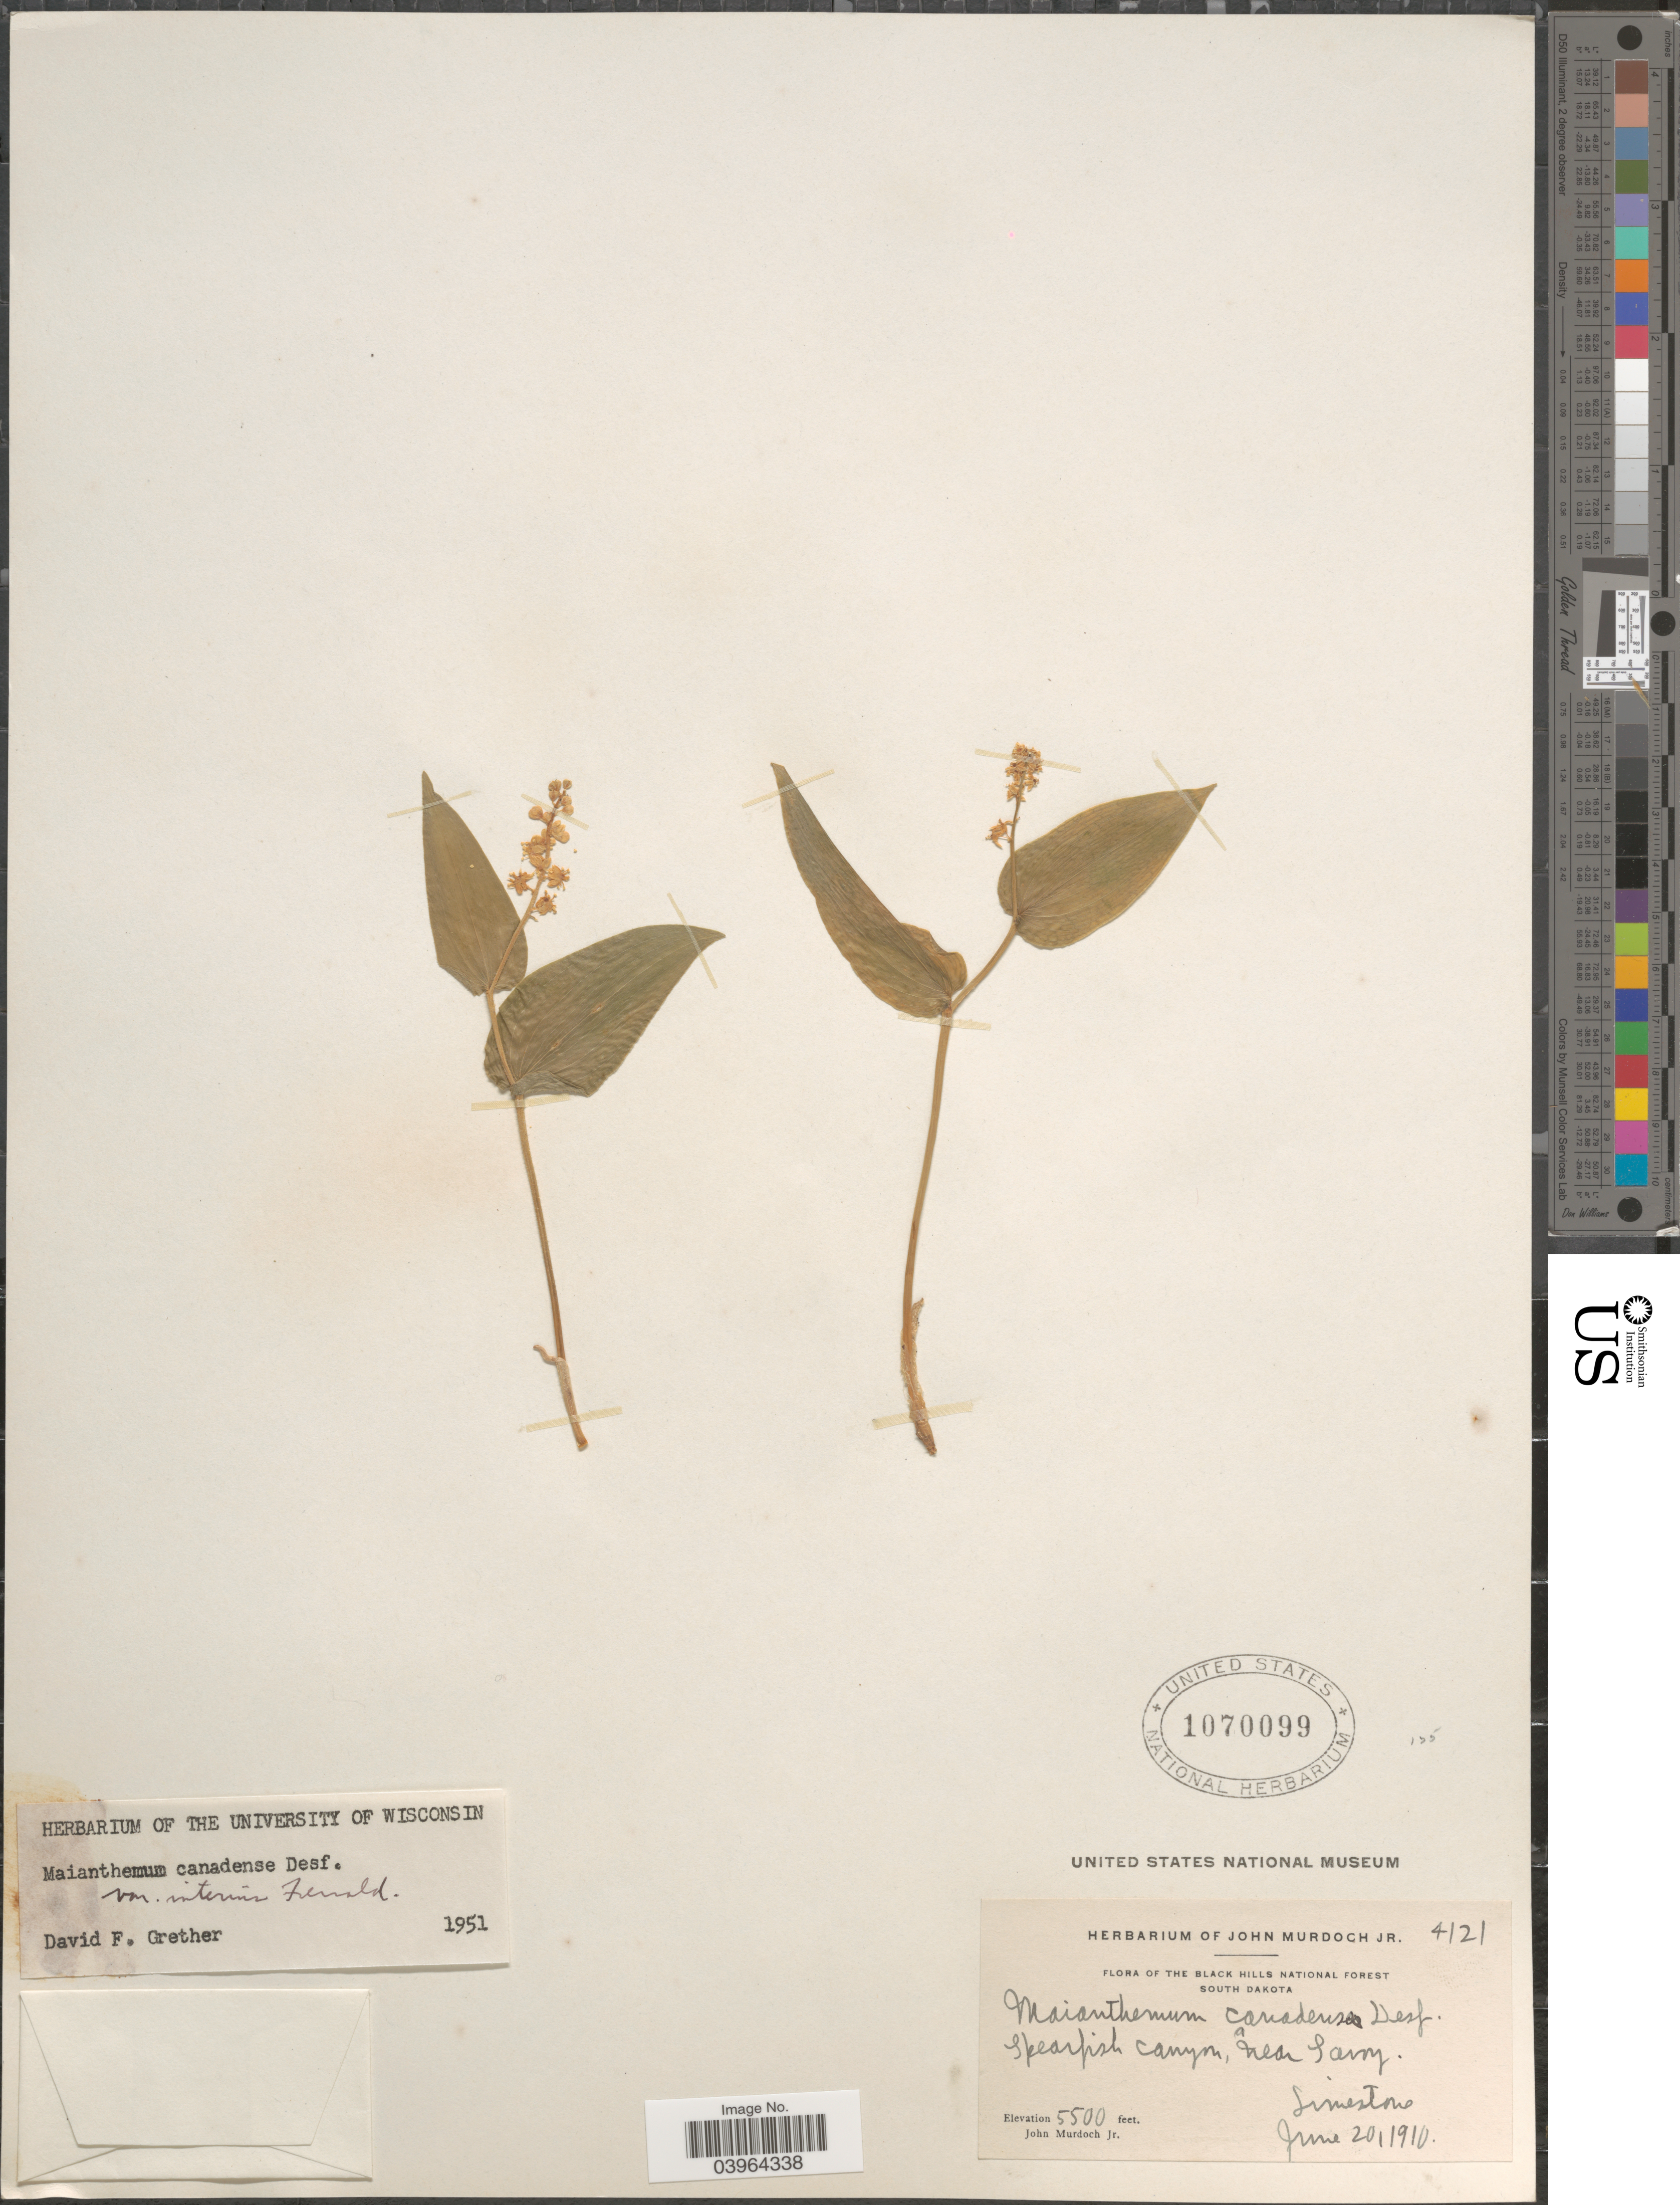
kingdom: Plantae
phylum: Tracheophyta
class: Liliopsida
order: Asparagales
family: Asparagaceae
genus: Maianthemum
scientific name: Maianthemum canadense var. interius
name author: Fernald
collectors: J. Murdoch Jr.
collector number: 4121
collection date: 1910-06-20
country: United States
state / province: South Dakota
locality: The Black Hills National Forest. Spearfish Canyon, near Savoy.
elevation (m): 1676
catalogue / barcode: US 1070099